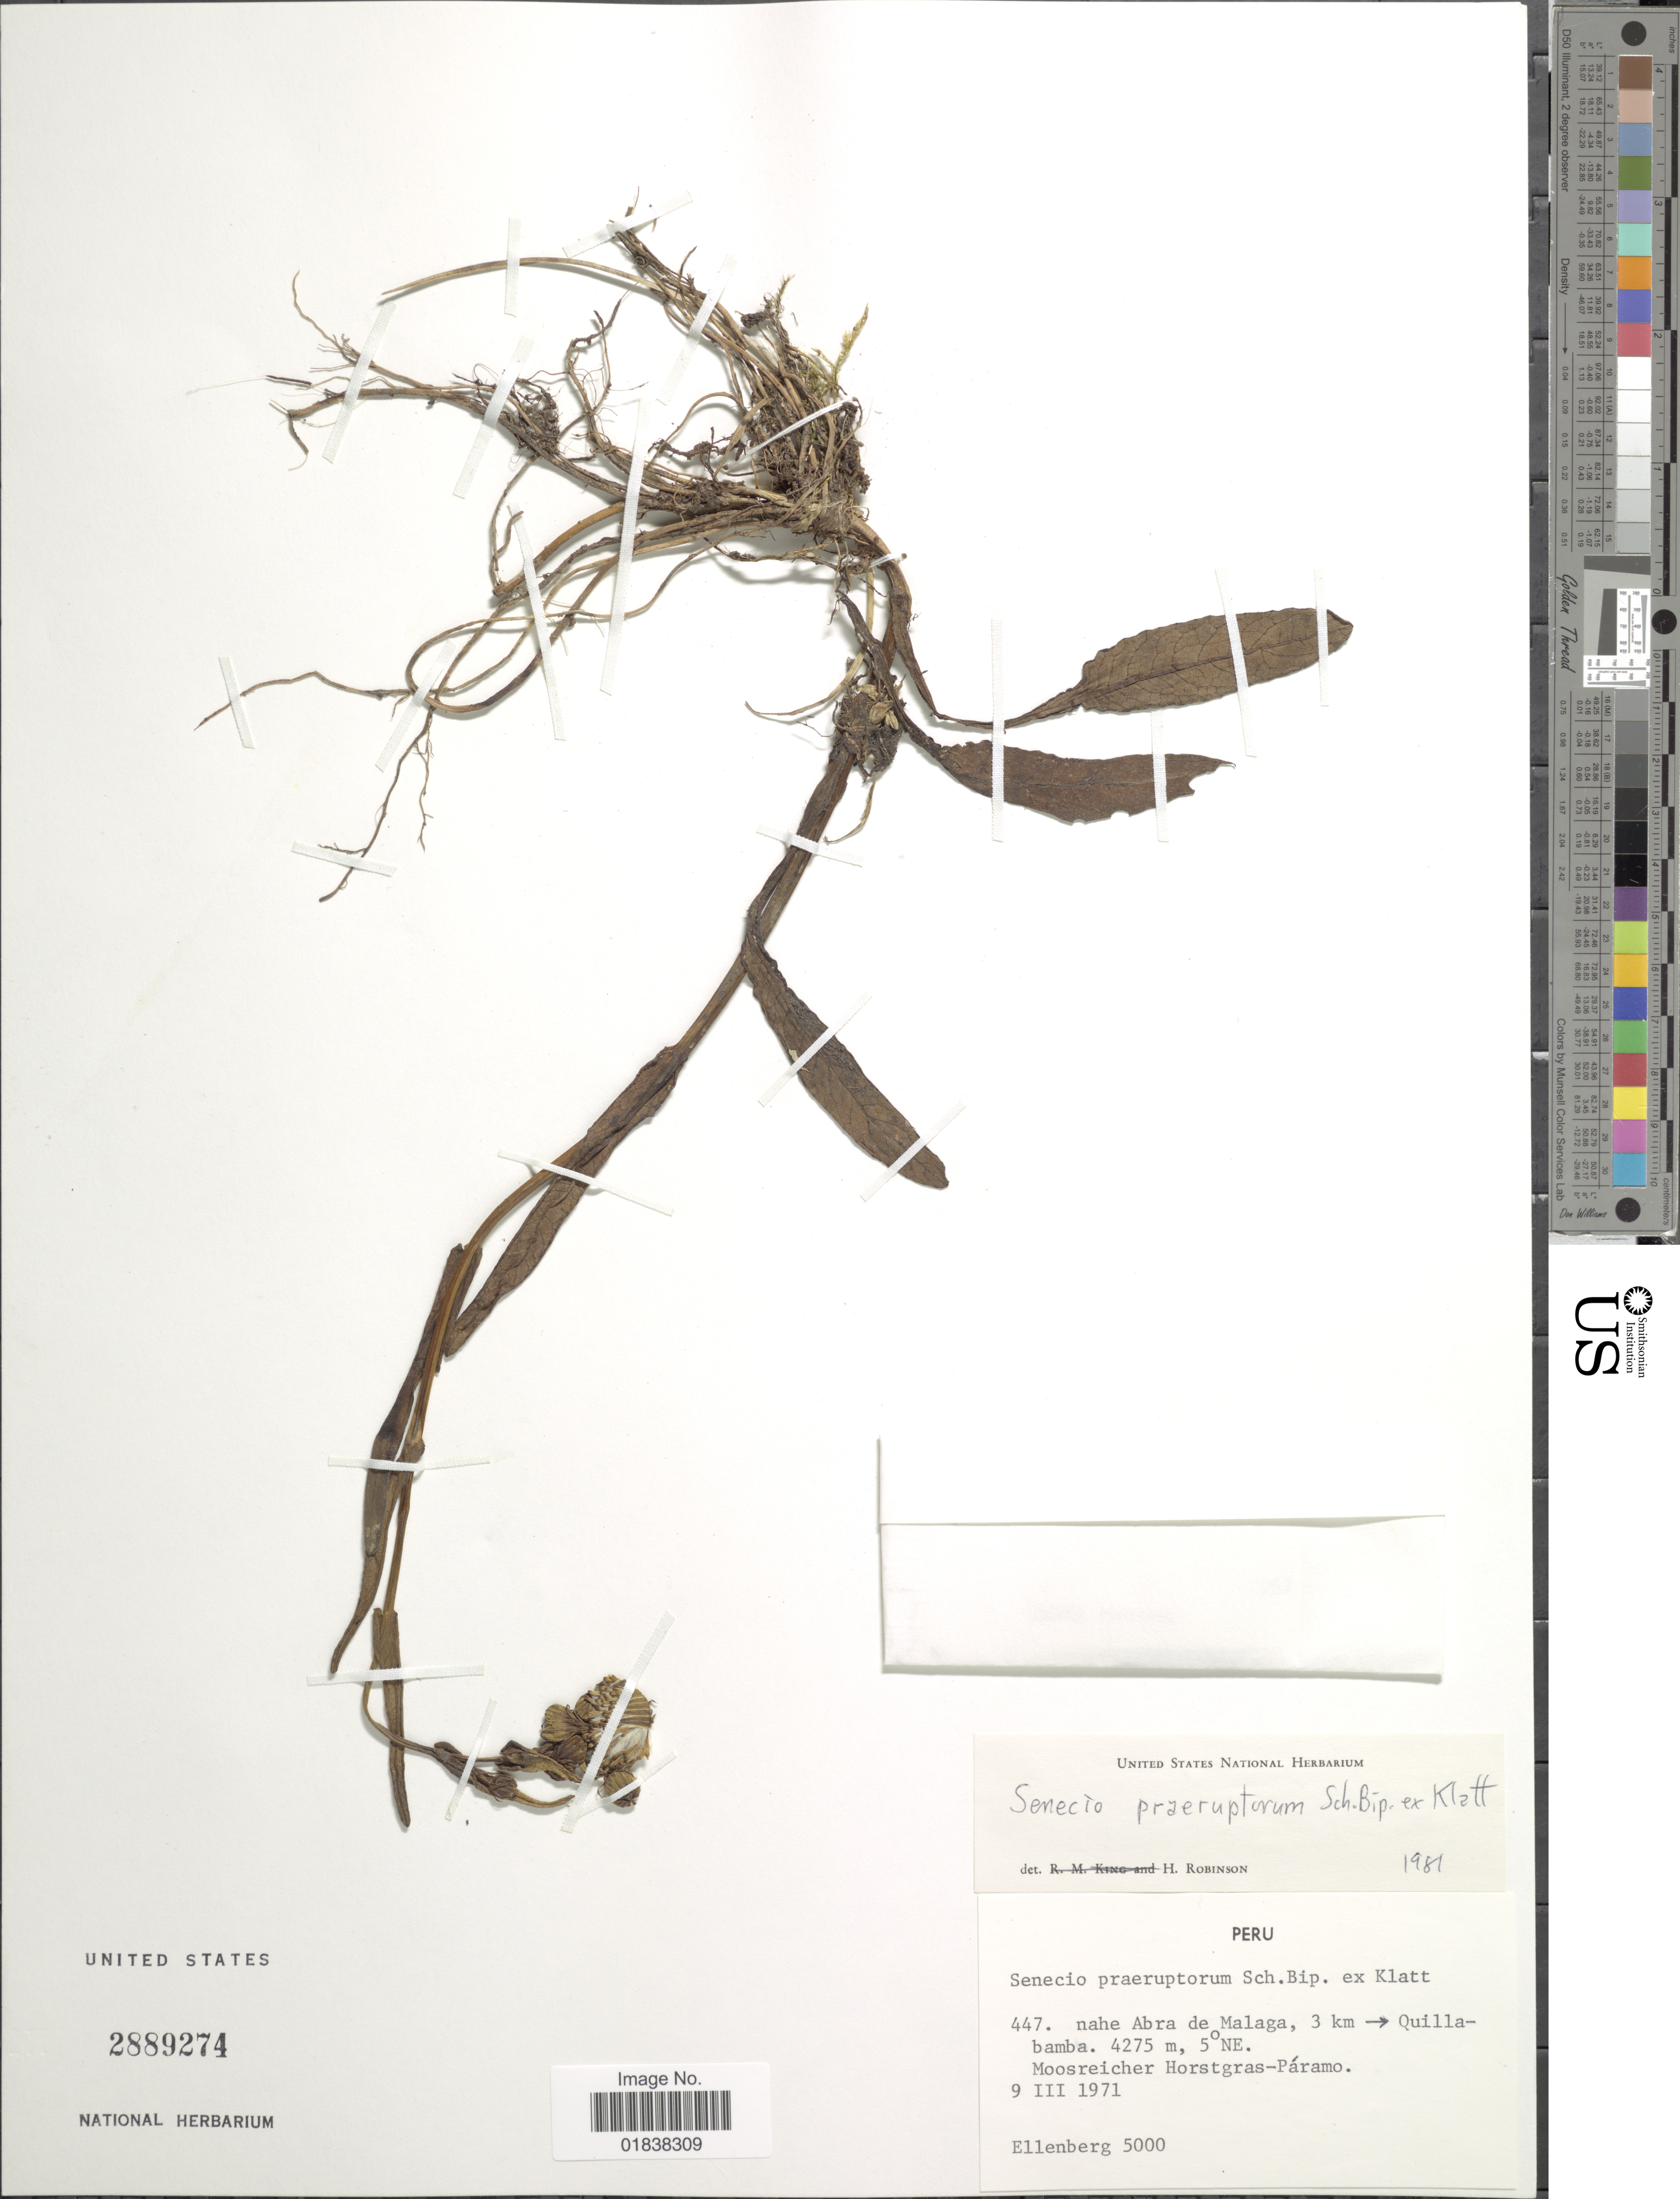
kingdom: Plantae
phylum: Tracheophyta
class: Magnoliopsida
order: Asterales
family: Asteraceae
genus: Senecio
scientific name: Senecio praeruptorum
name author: Sch. Bip. ex Klatt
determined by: Salomon, Luciana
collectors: H. Ellenberg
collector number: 5000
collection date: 1971-03-09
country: Peru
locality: Nahe Abra de Malaga, 3 km Quillabamba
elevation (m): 4275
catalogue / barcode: US 2889274